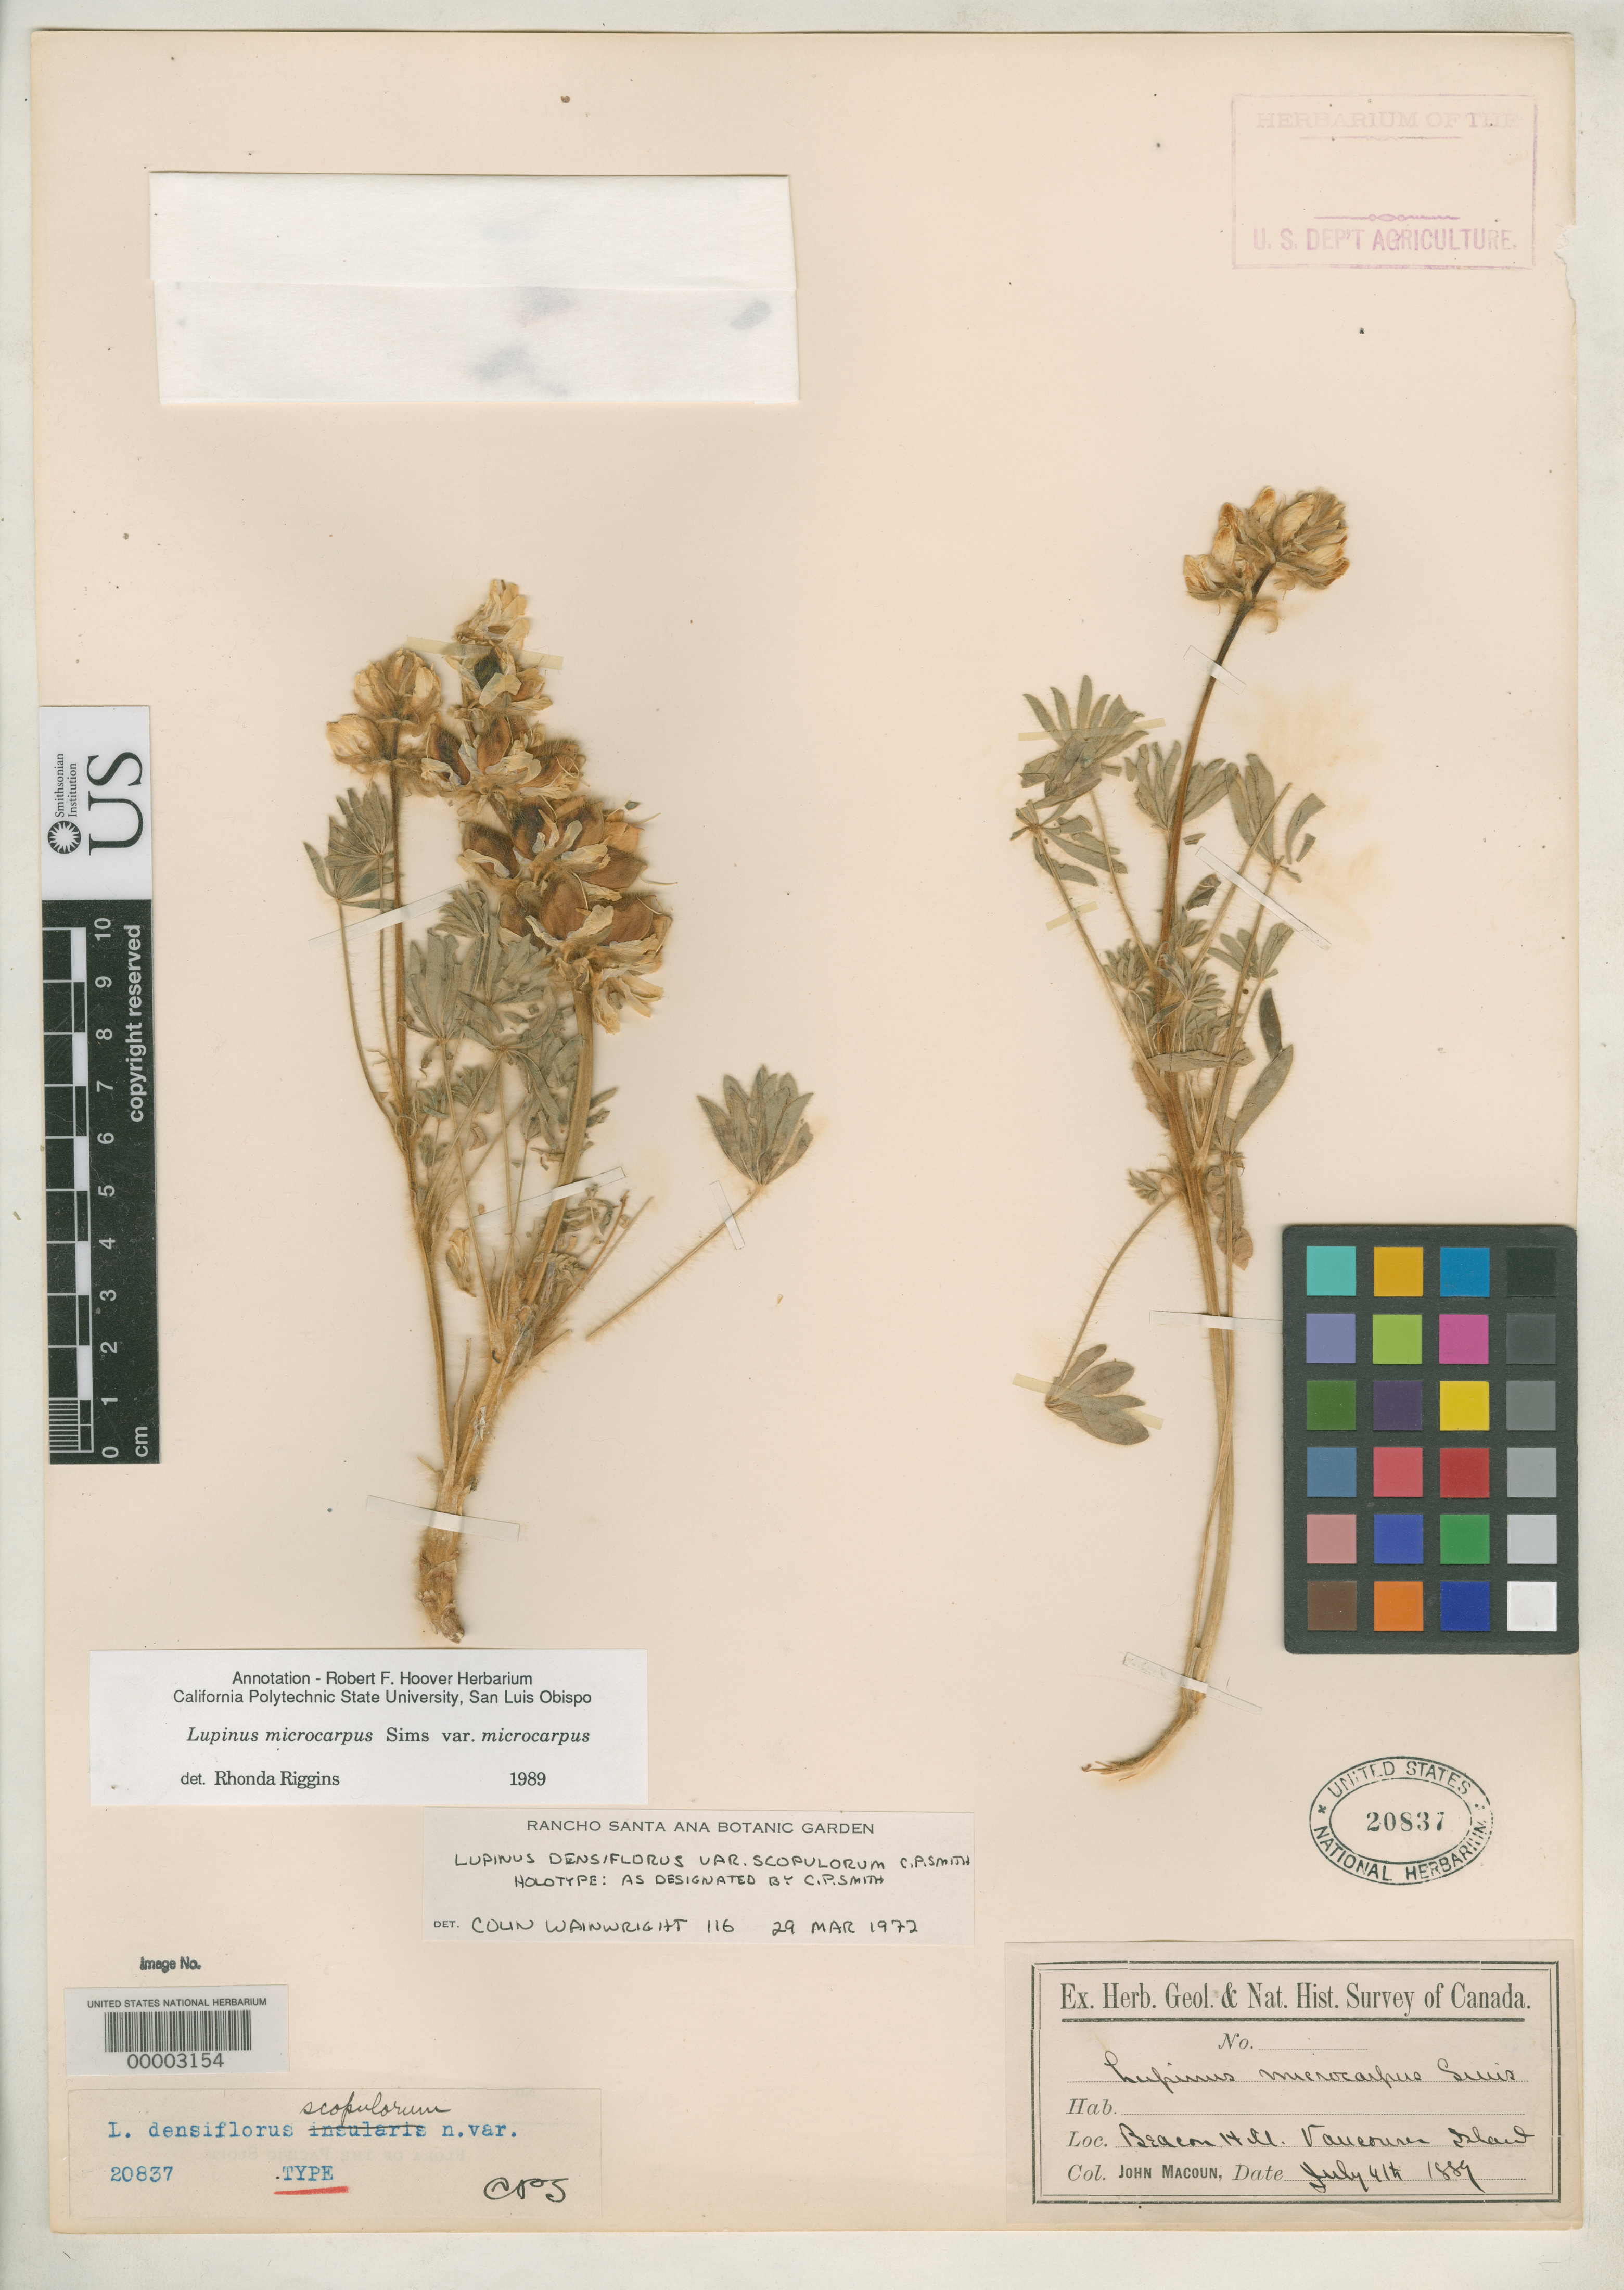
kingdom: Plantae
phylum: Tracheophyta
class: Magnoliopsida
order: Fabales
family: Fabaceae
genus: Lupinus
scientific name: Lupinus densiflorus var. scopulorum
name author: C.P. Sm.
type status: Holotype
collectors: J. M. Macoun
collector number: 21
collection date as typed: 04 Jul 1889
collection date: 1889-07-04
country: Canada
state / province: British Columbia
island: Vancouver Island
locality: Beacon Hill.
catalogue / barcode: US 20837